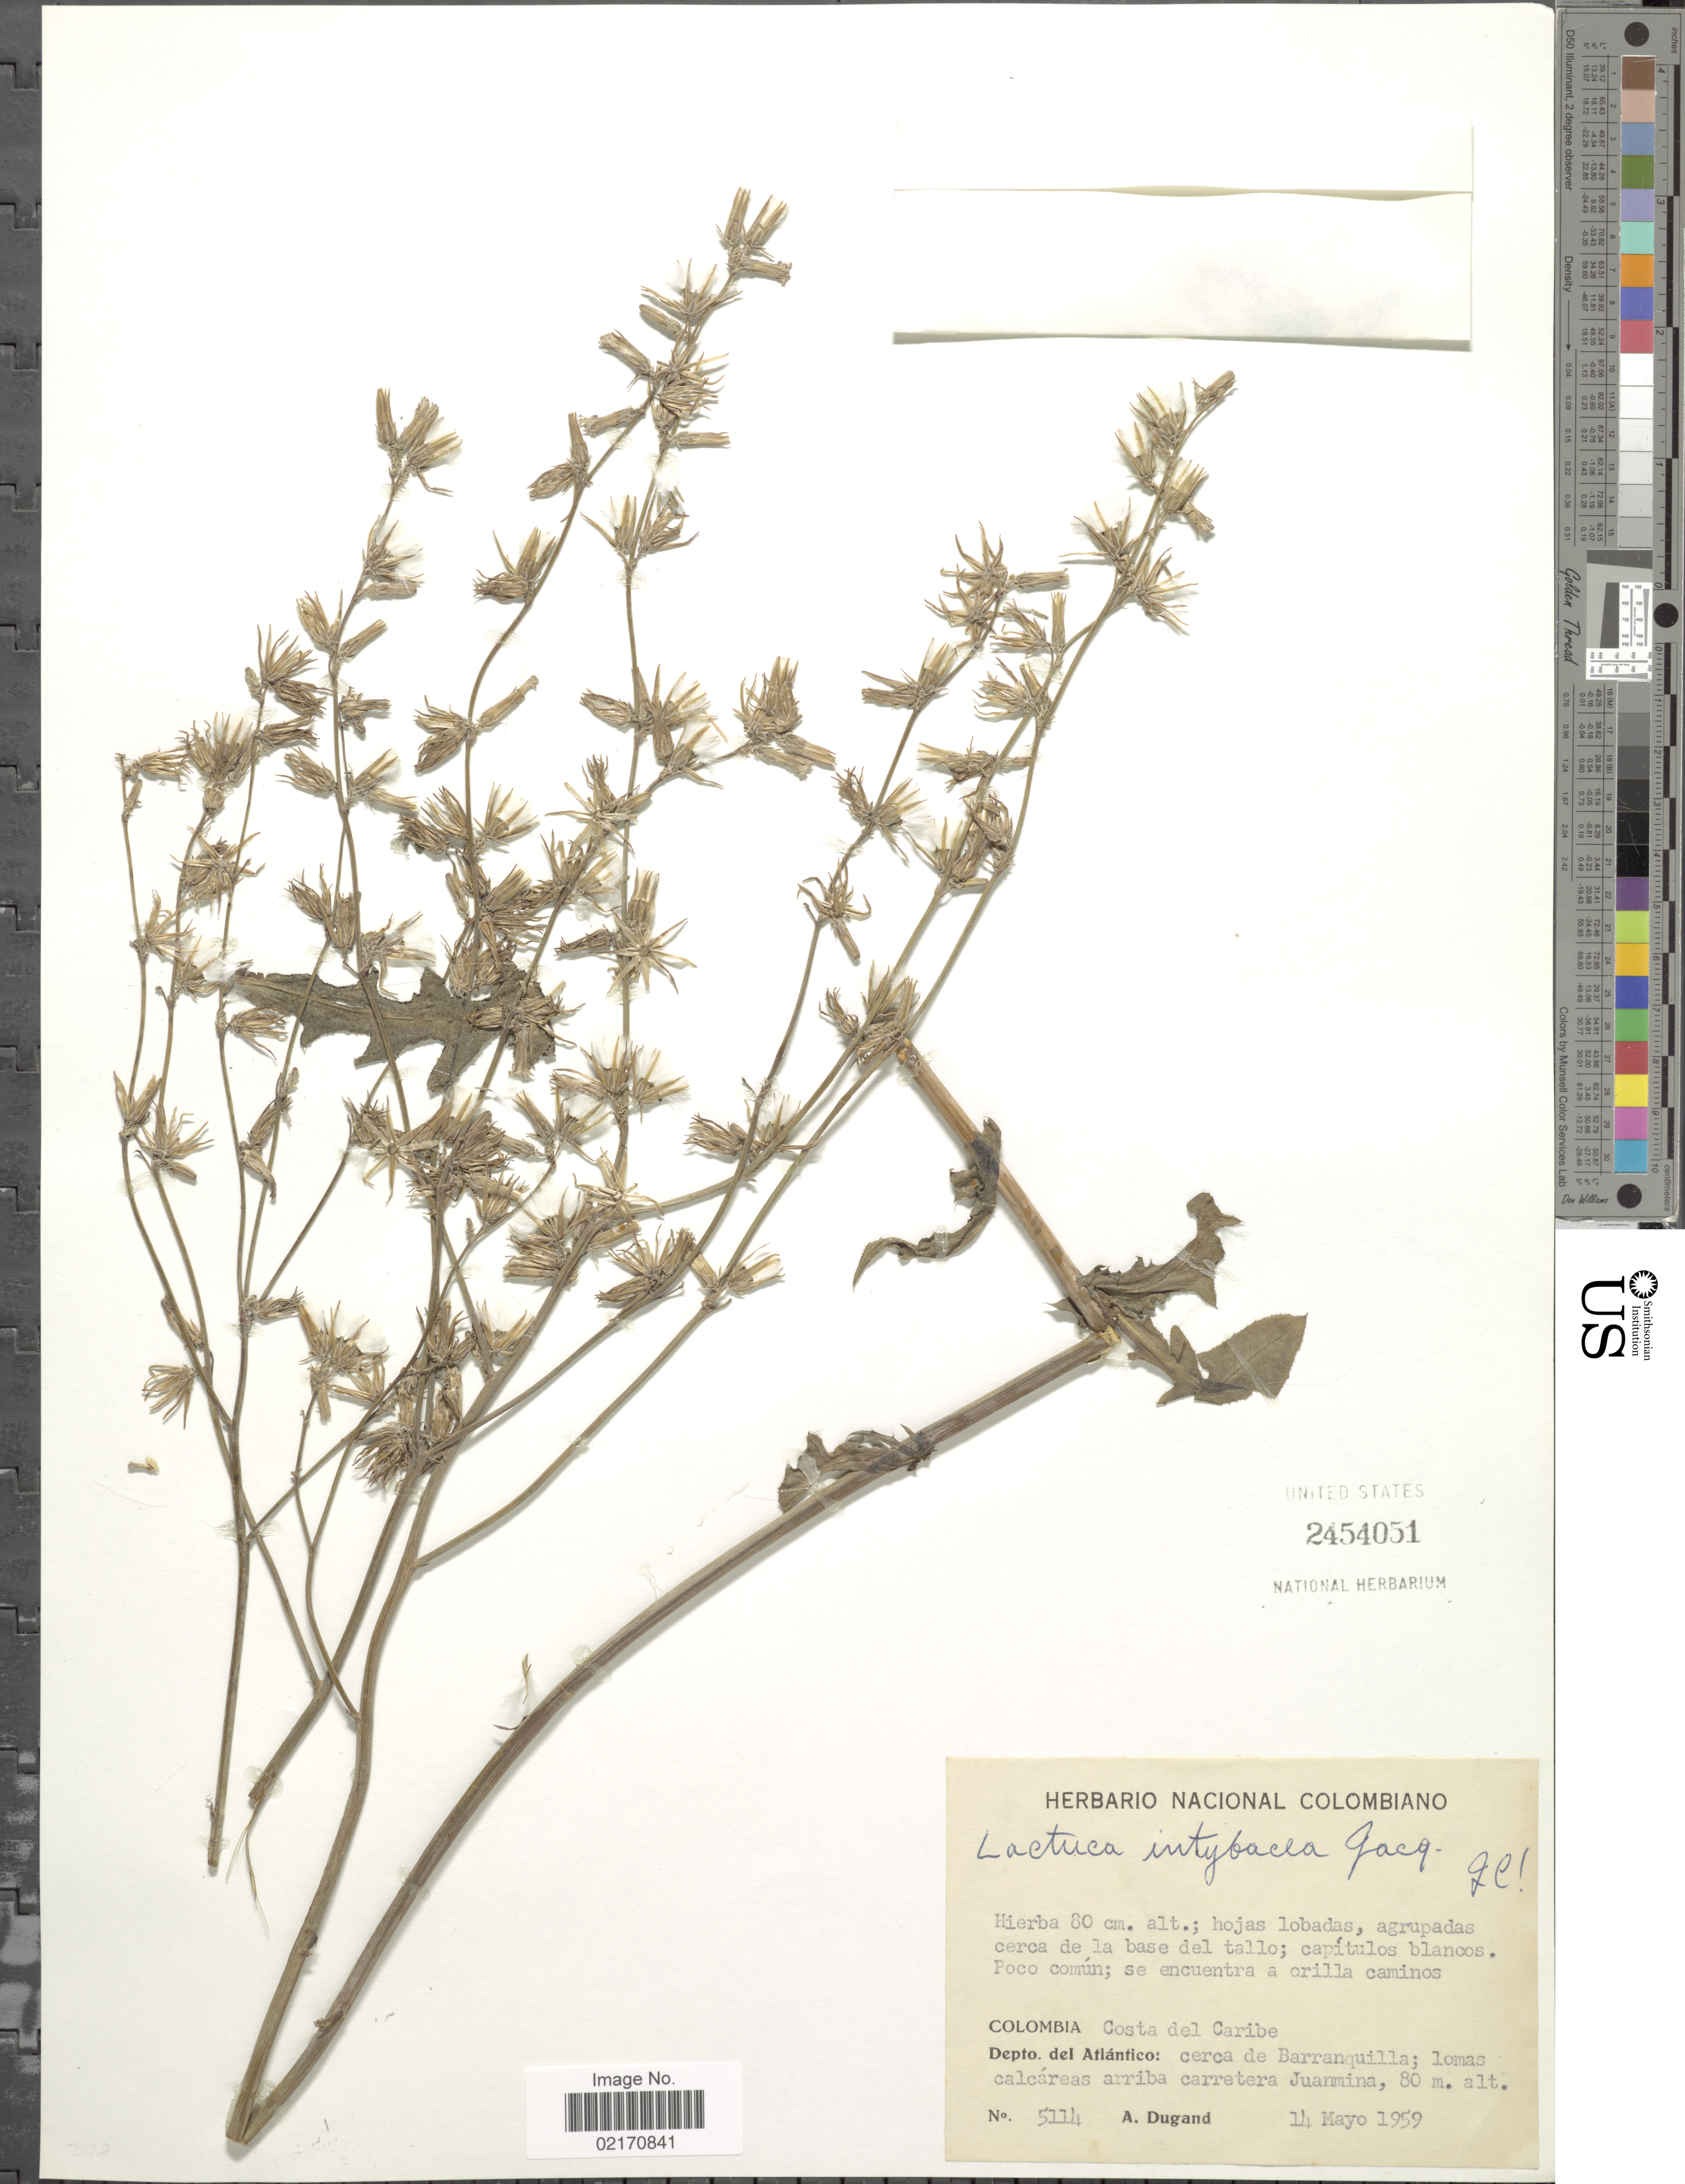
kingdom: Plantae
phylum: Tracheophyta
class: Magnoliopsida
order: Asterales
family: Asteraceae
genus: Launaea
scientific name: Launaea intybacea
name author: (Jacq.) Beauverd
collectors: A. Dugand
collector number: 5114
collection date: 1959-05-14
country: Colombia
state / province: Atlántico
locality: Costa del Caribe, cerca de Barranquilla, carretera Juanmina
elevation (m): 80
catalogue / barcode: US 2454051